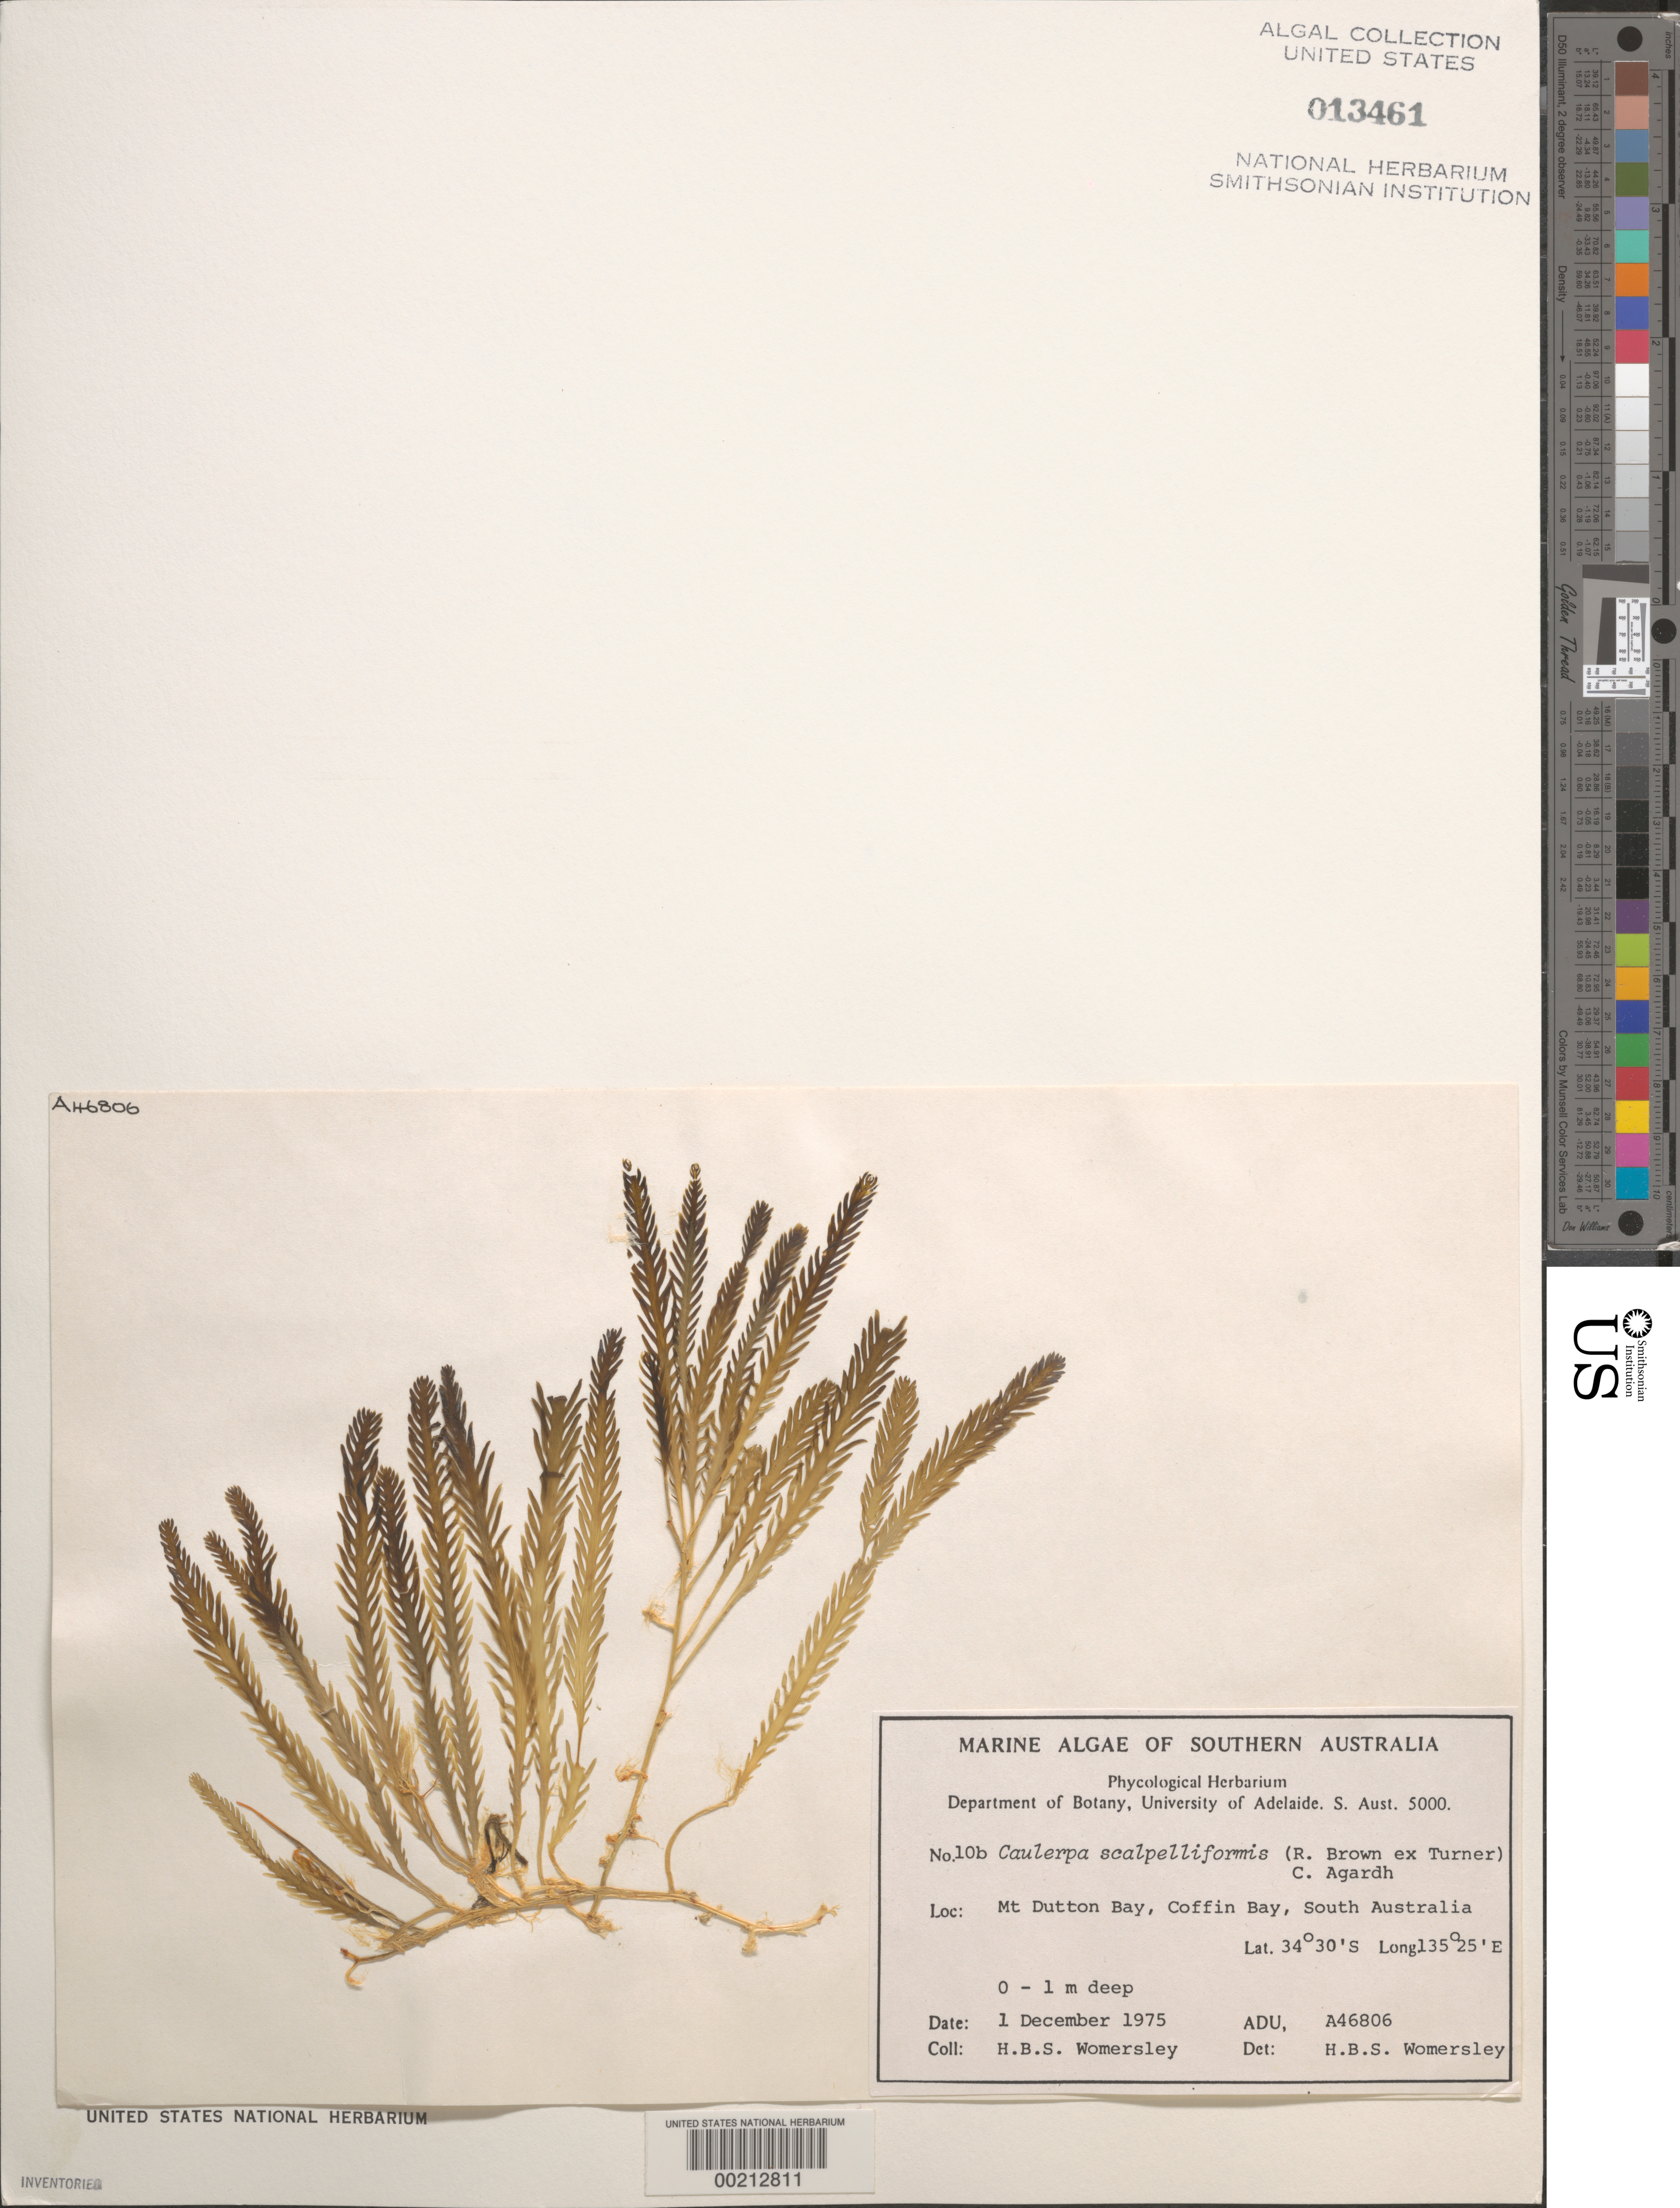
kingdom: Plantae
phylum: Chlorophyta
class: Ulvophyceae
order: Bryopsidales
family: Caulerpaceae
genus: Caulerpa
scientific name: Caulerpa scalpelliformis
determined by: Womersley, H. B. S.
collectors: H. B. S. Womersley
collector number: ADU A46806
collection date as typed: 01 Dec 1975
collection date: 1975-12-01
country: Australia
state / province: South Australia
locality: Mount Dutton Bay, Coffin Bay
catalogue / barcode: US 13461